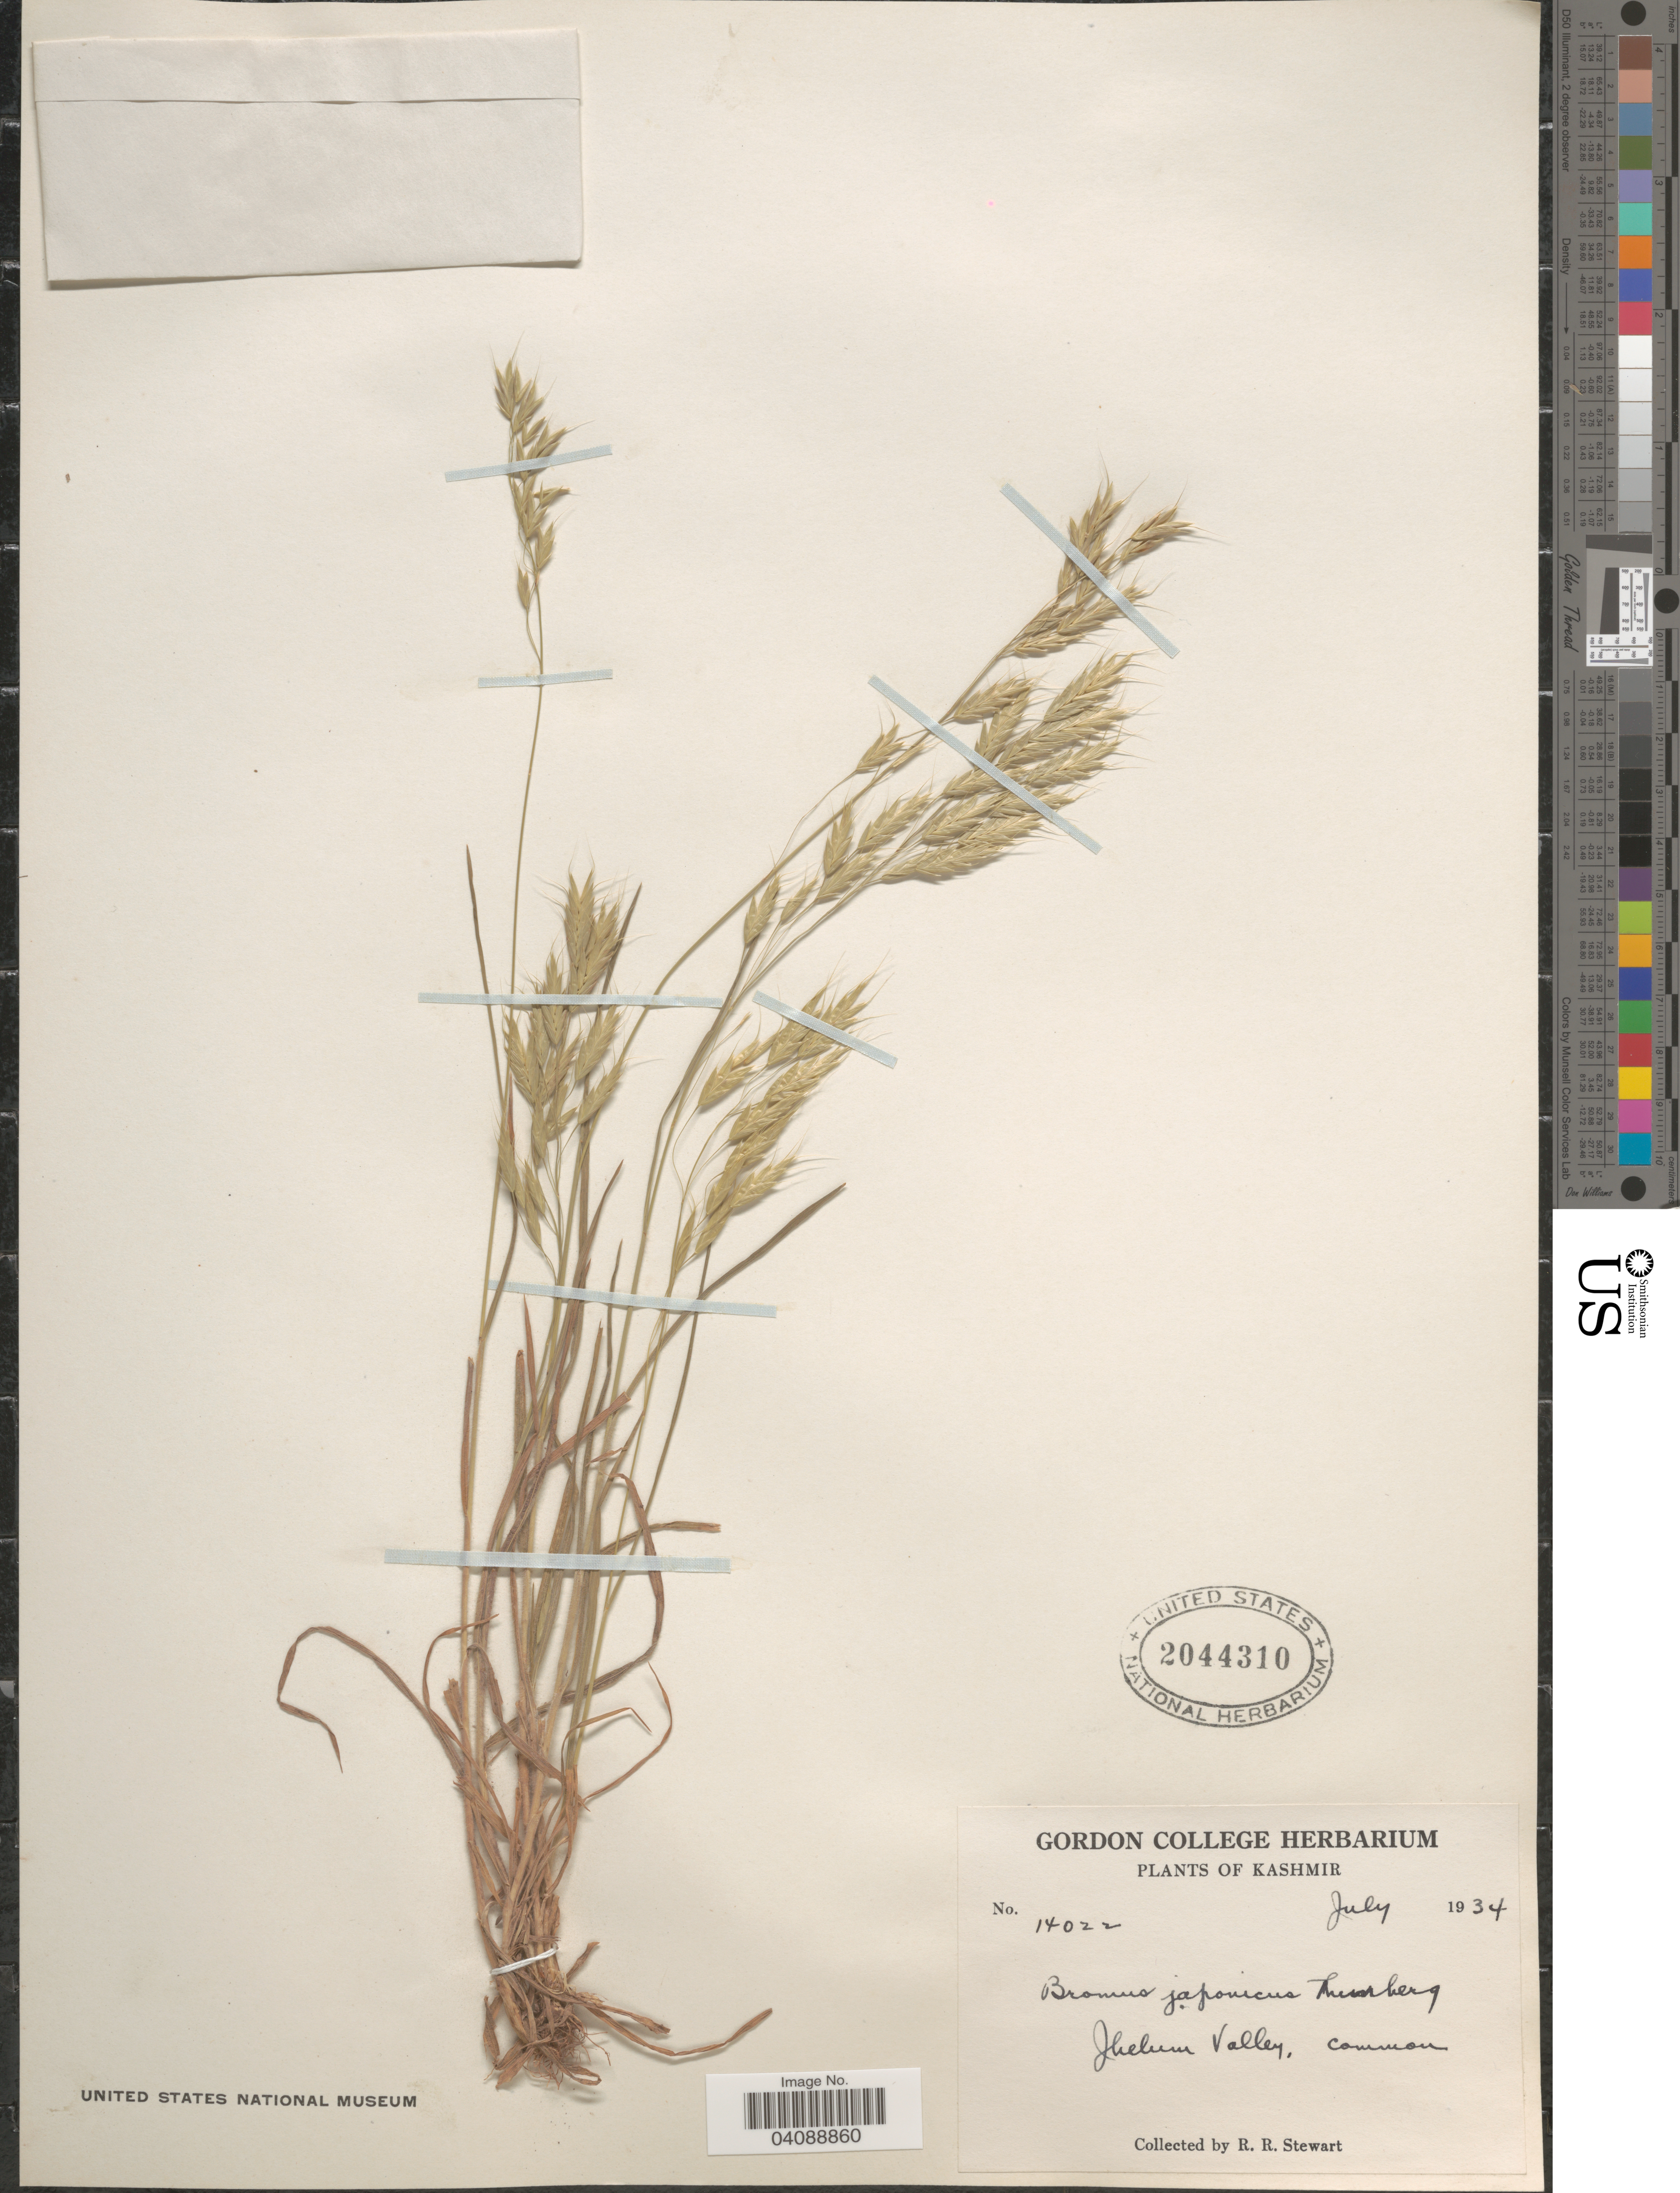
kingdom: Plantae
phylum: Tracheophyta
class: Liliopsida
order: Poales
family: Poaceae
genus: Bromus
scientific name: Bromus japonicus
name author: Houtt.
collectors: R. Stewart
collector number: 14022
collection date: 1934-07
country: India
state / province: Jammu and Kashmir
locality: Kashmir. Jhelum Valley, common.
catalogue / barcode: US 2044310